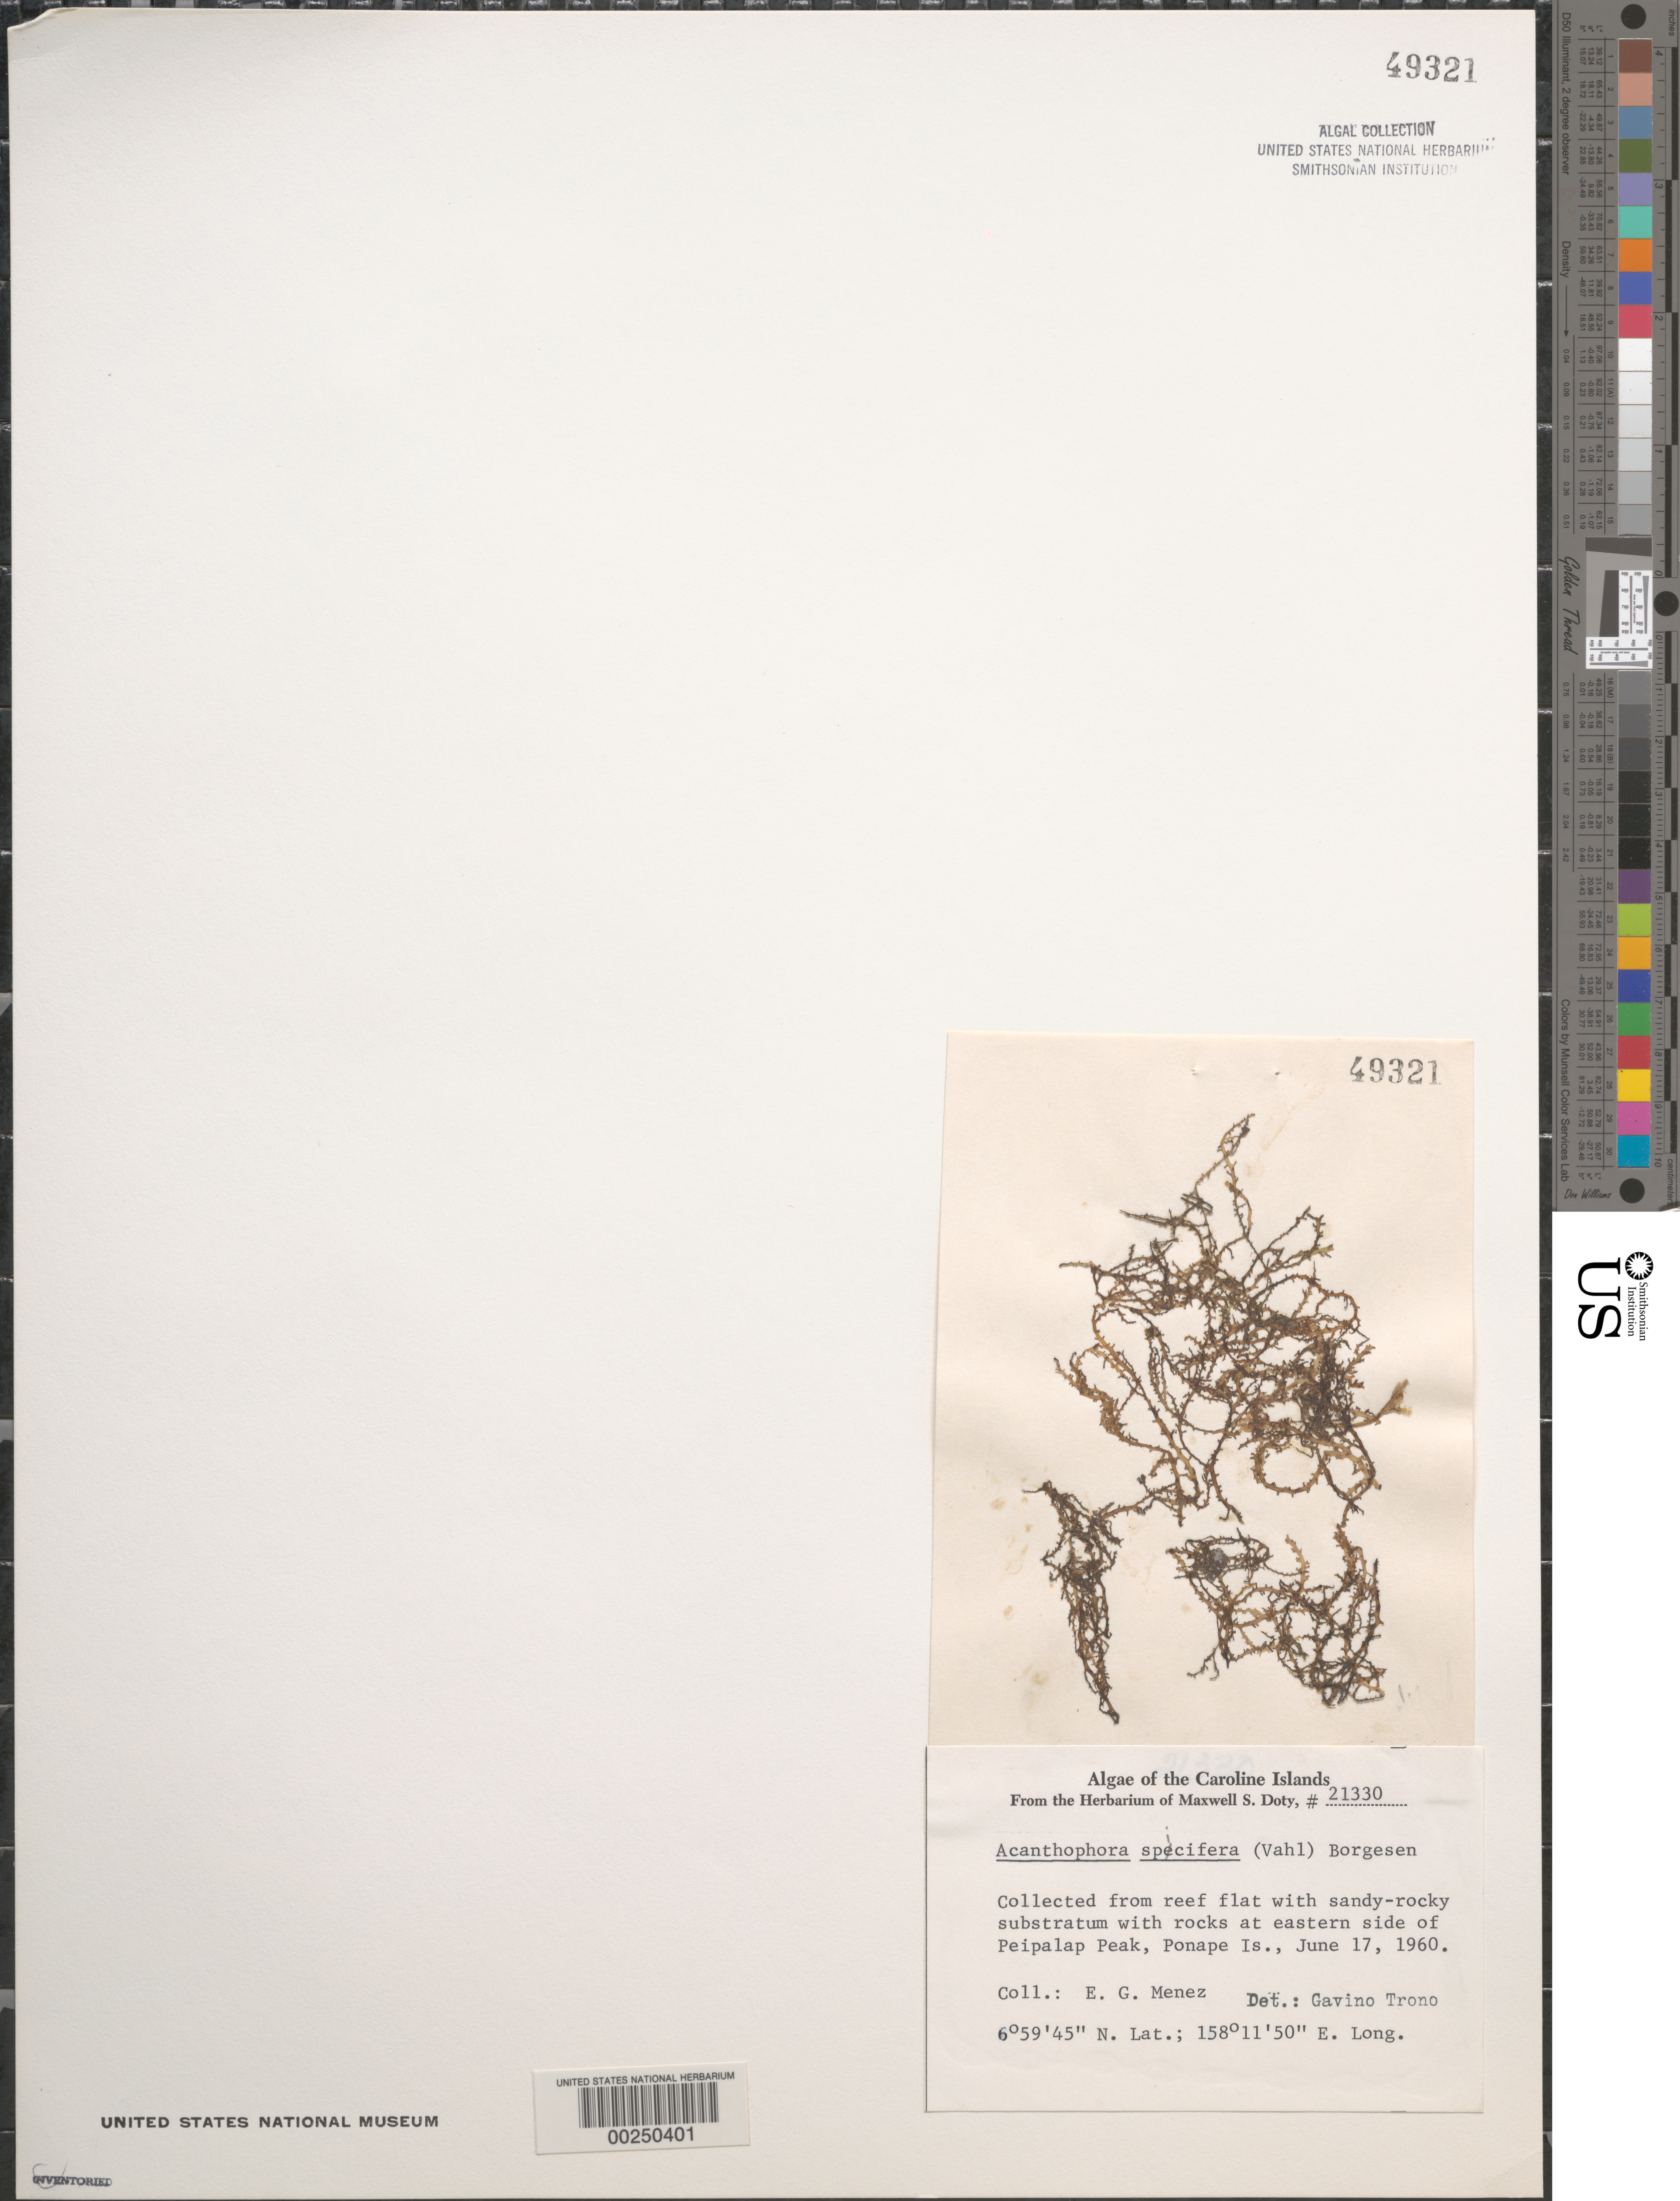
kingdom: Plantae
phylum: Rhodophyta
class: Florideophyceae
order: Ceramiales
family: Rhodomelaceae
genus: Acanthophora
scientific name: Acanthophora spicifera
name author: (Vahl) Børgesen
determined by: Trono, Gavino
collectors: Meñez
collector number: MSD 21330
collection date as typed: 17 Jun 1960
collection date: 1960-06-17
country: Micronesia, Federated States of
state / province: Pohnpei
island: Pohnpei [Ponape]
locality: Peipalap Peak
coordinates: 6 59' 45" N, 158 11' 50" E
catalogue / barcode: US 49321